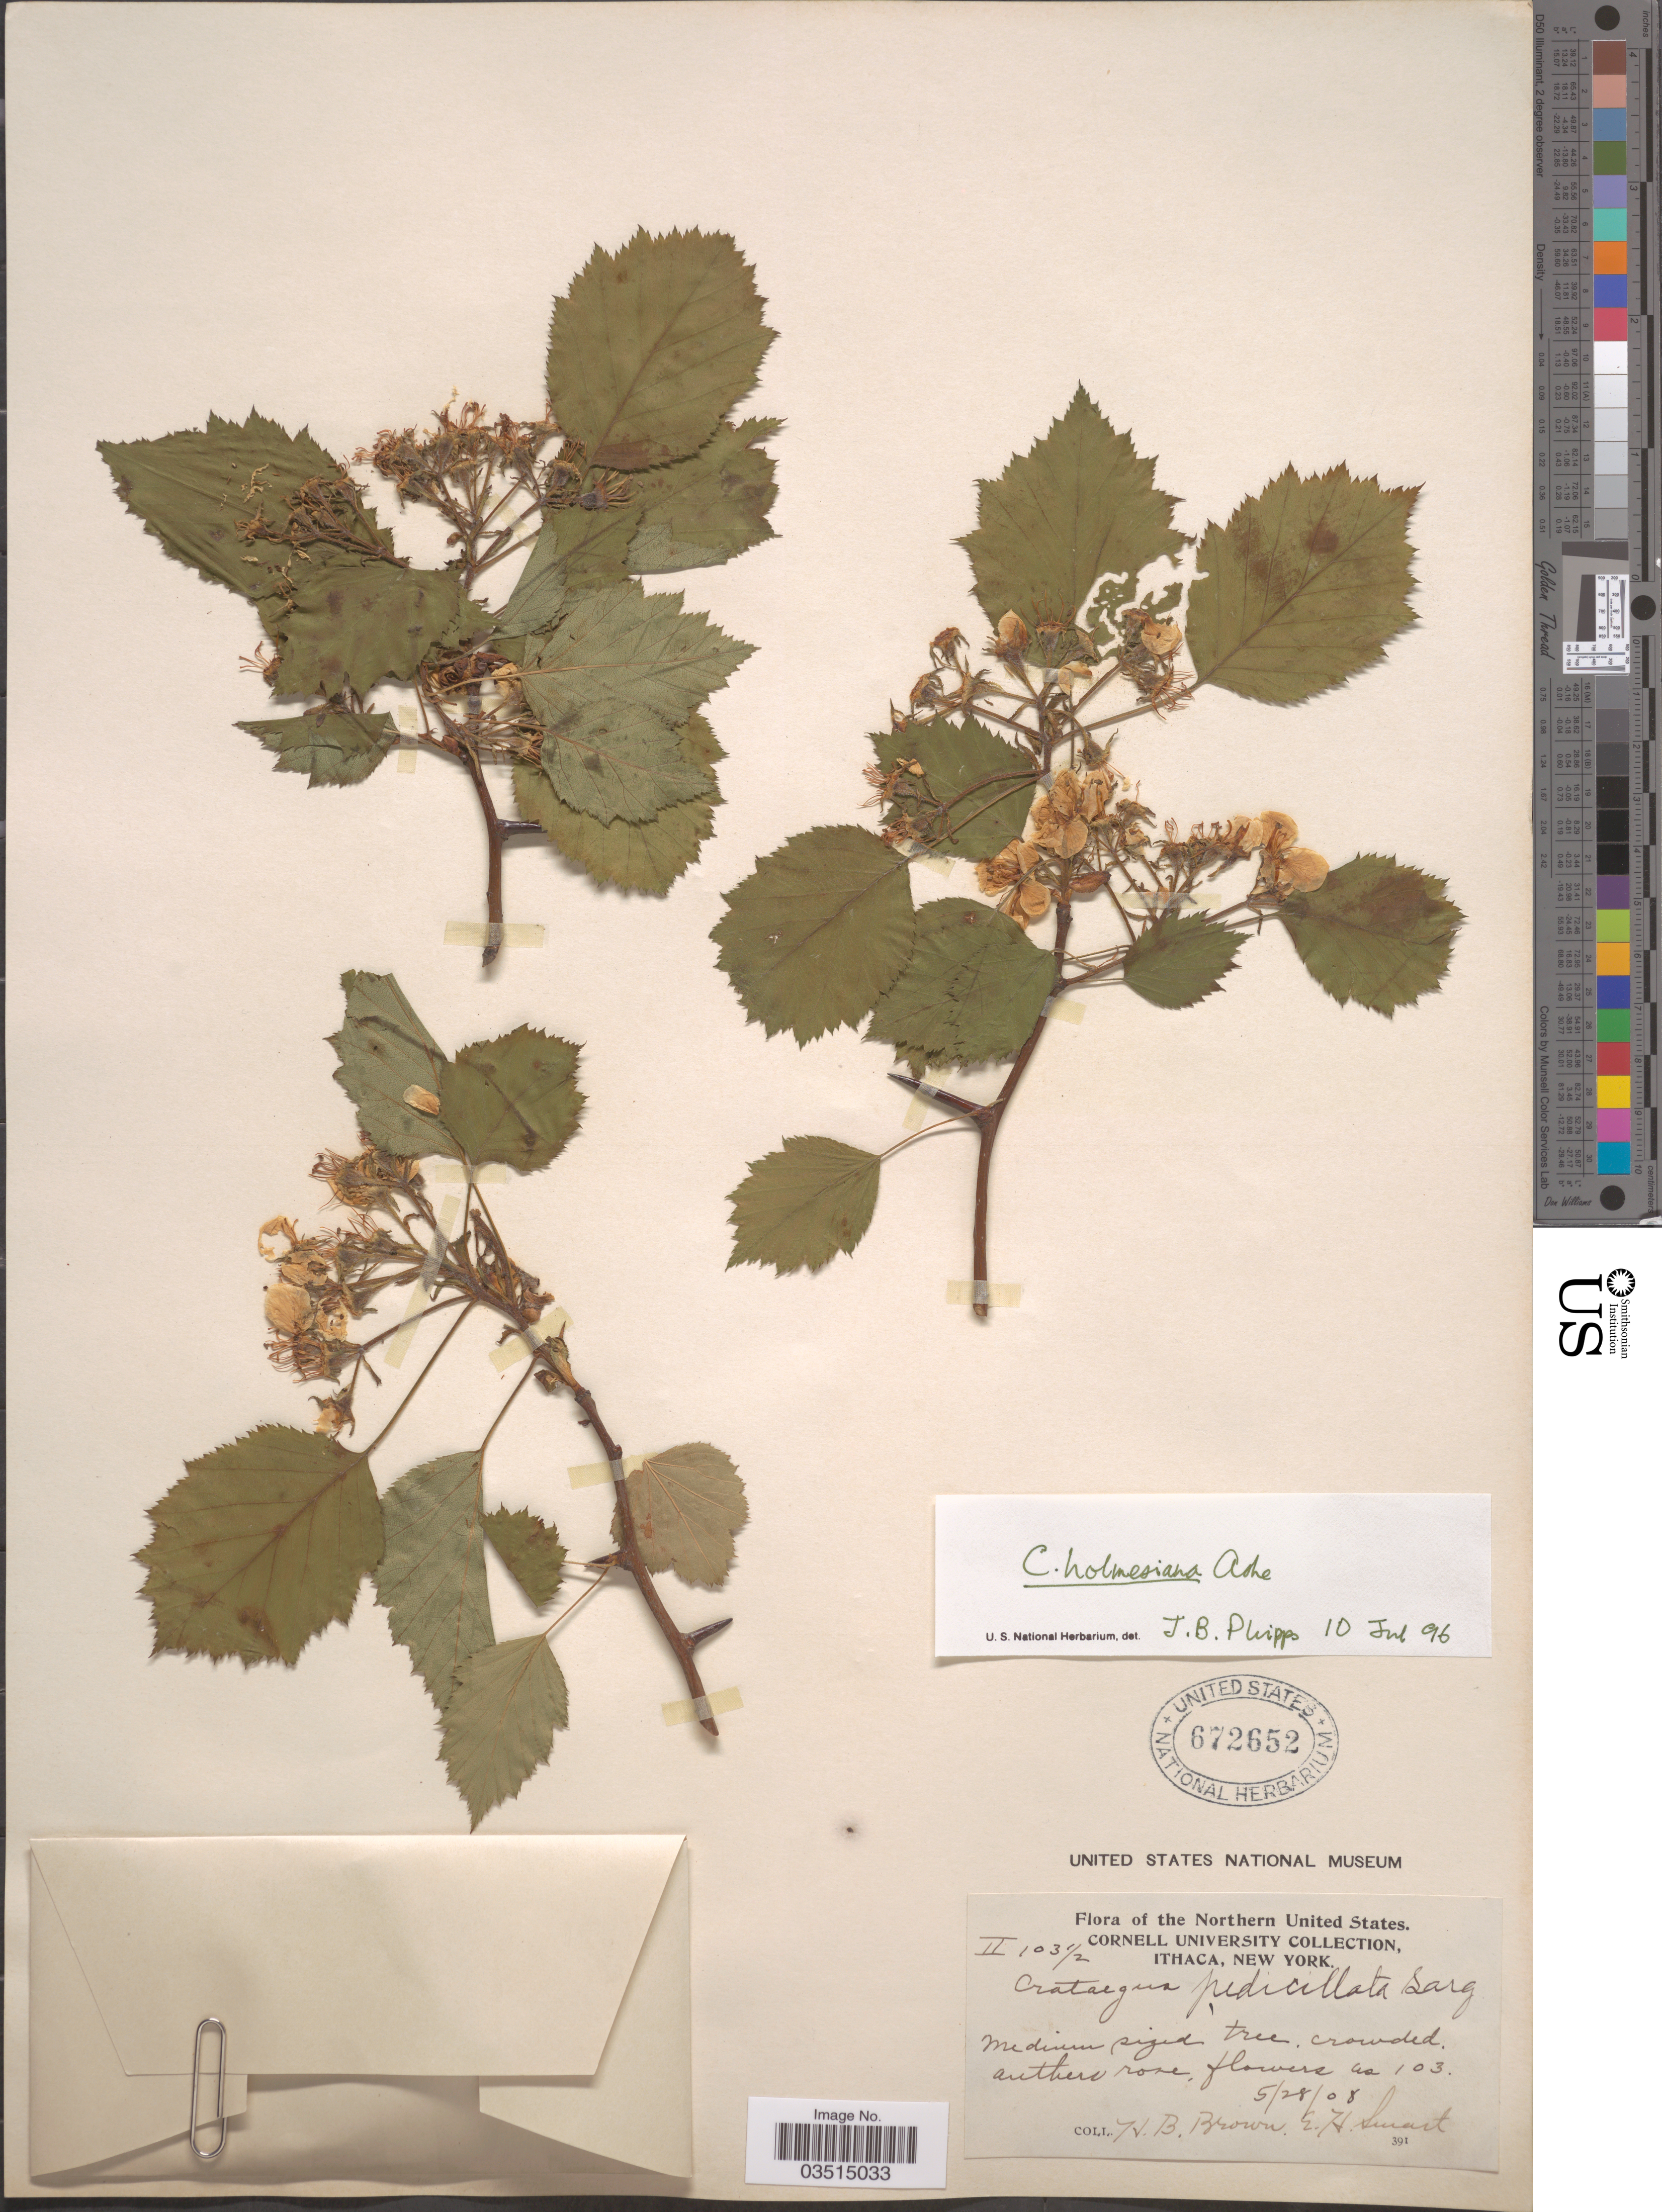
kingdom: Plantae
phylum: Tracheophyta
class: Magnoliopsida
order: Rosales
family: Rosaceae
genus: Crataegus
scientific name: Crataegus holmesiana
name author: Ashe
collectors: H. B. Brown & E. Smart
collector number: II103½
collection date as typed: Transcribed d/m/y: 28/5/8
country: United States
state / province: New York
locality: Northern United States.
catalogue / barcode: US 672652